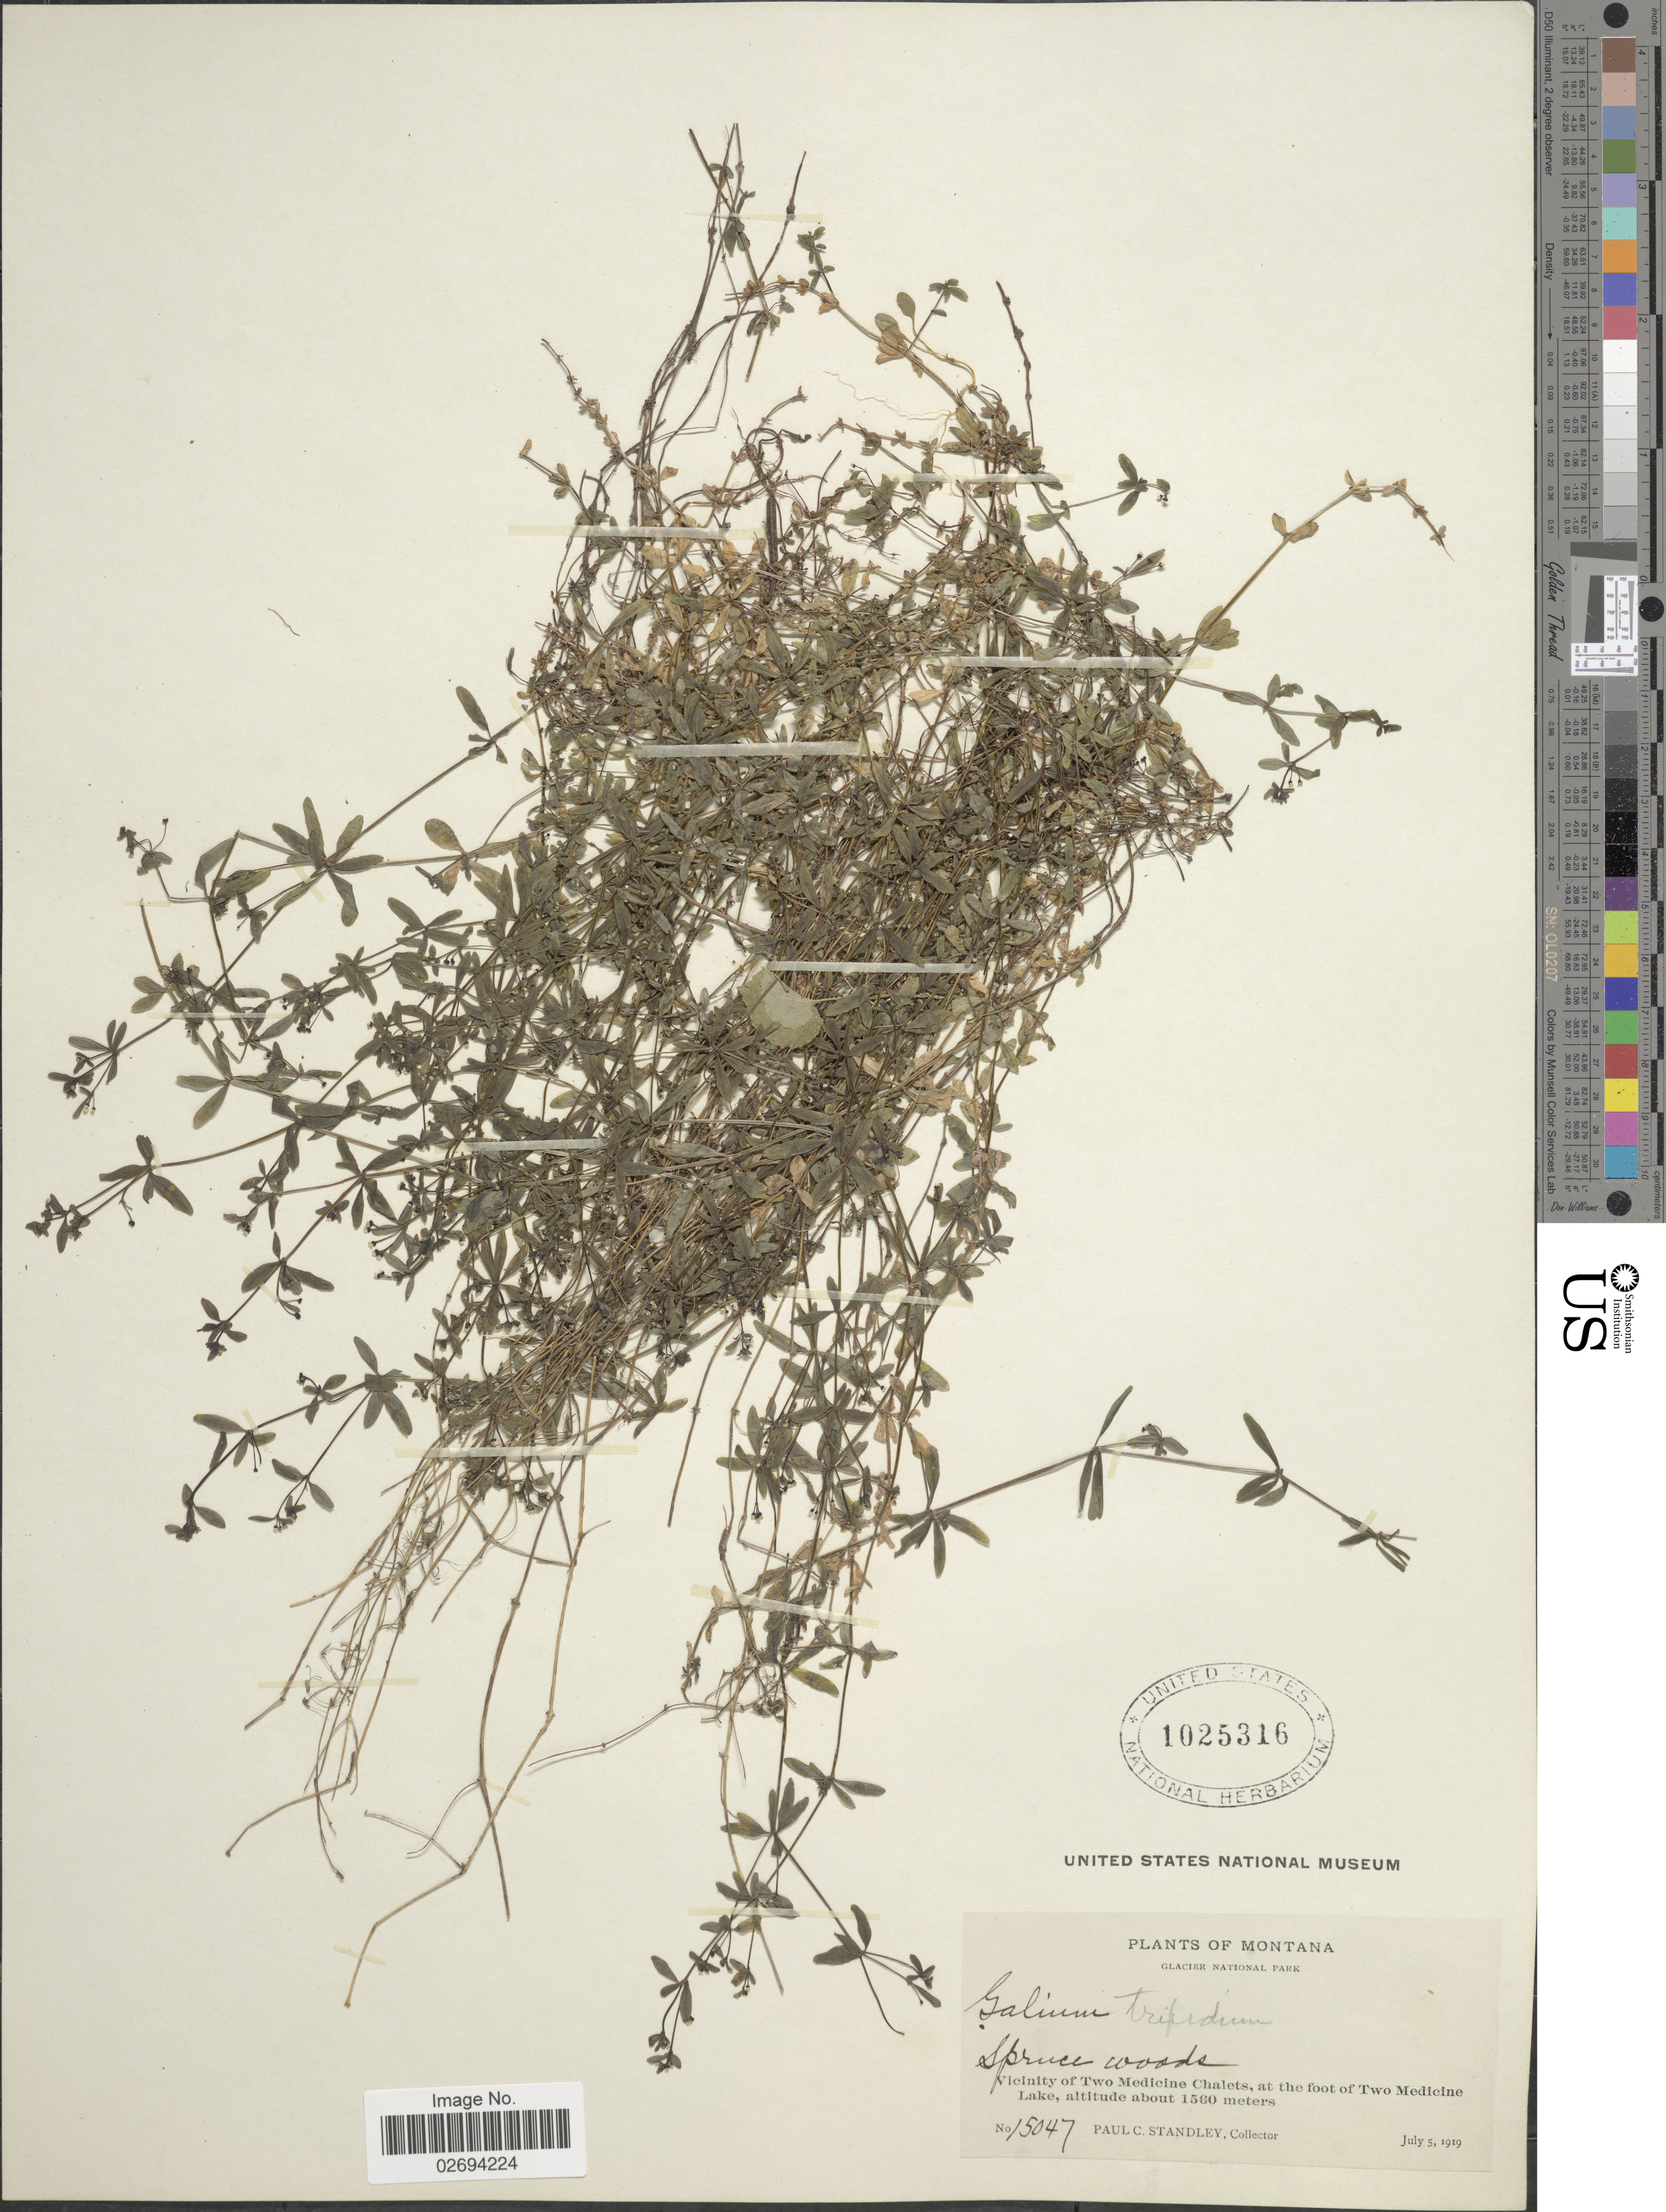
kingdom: Plantae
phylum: Tracheophyta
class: Magnoliopsida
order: Gentianales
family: Rubiaceae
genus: Galium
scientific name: Galium trifidum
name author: L.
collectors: P. C. Standley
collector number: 15047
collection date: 1919-07-05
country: United States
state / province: Montana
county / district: Glacier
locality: Glacier National Park, Vicinity of Two Medicune Chalets, at the foot of Two Medicine Lake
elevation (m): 1560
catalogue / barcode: US 1025316